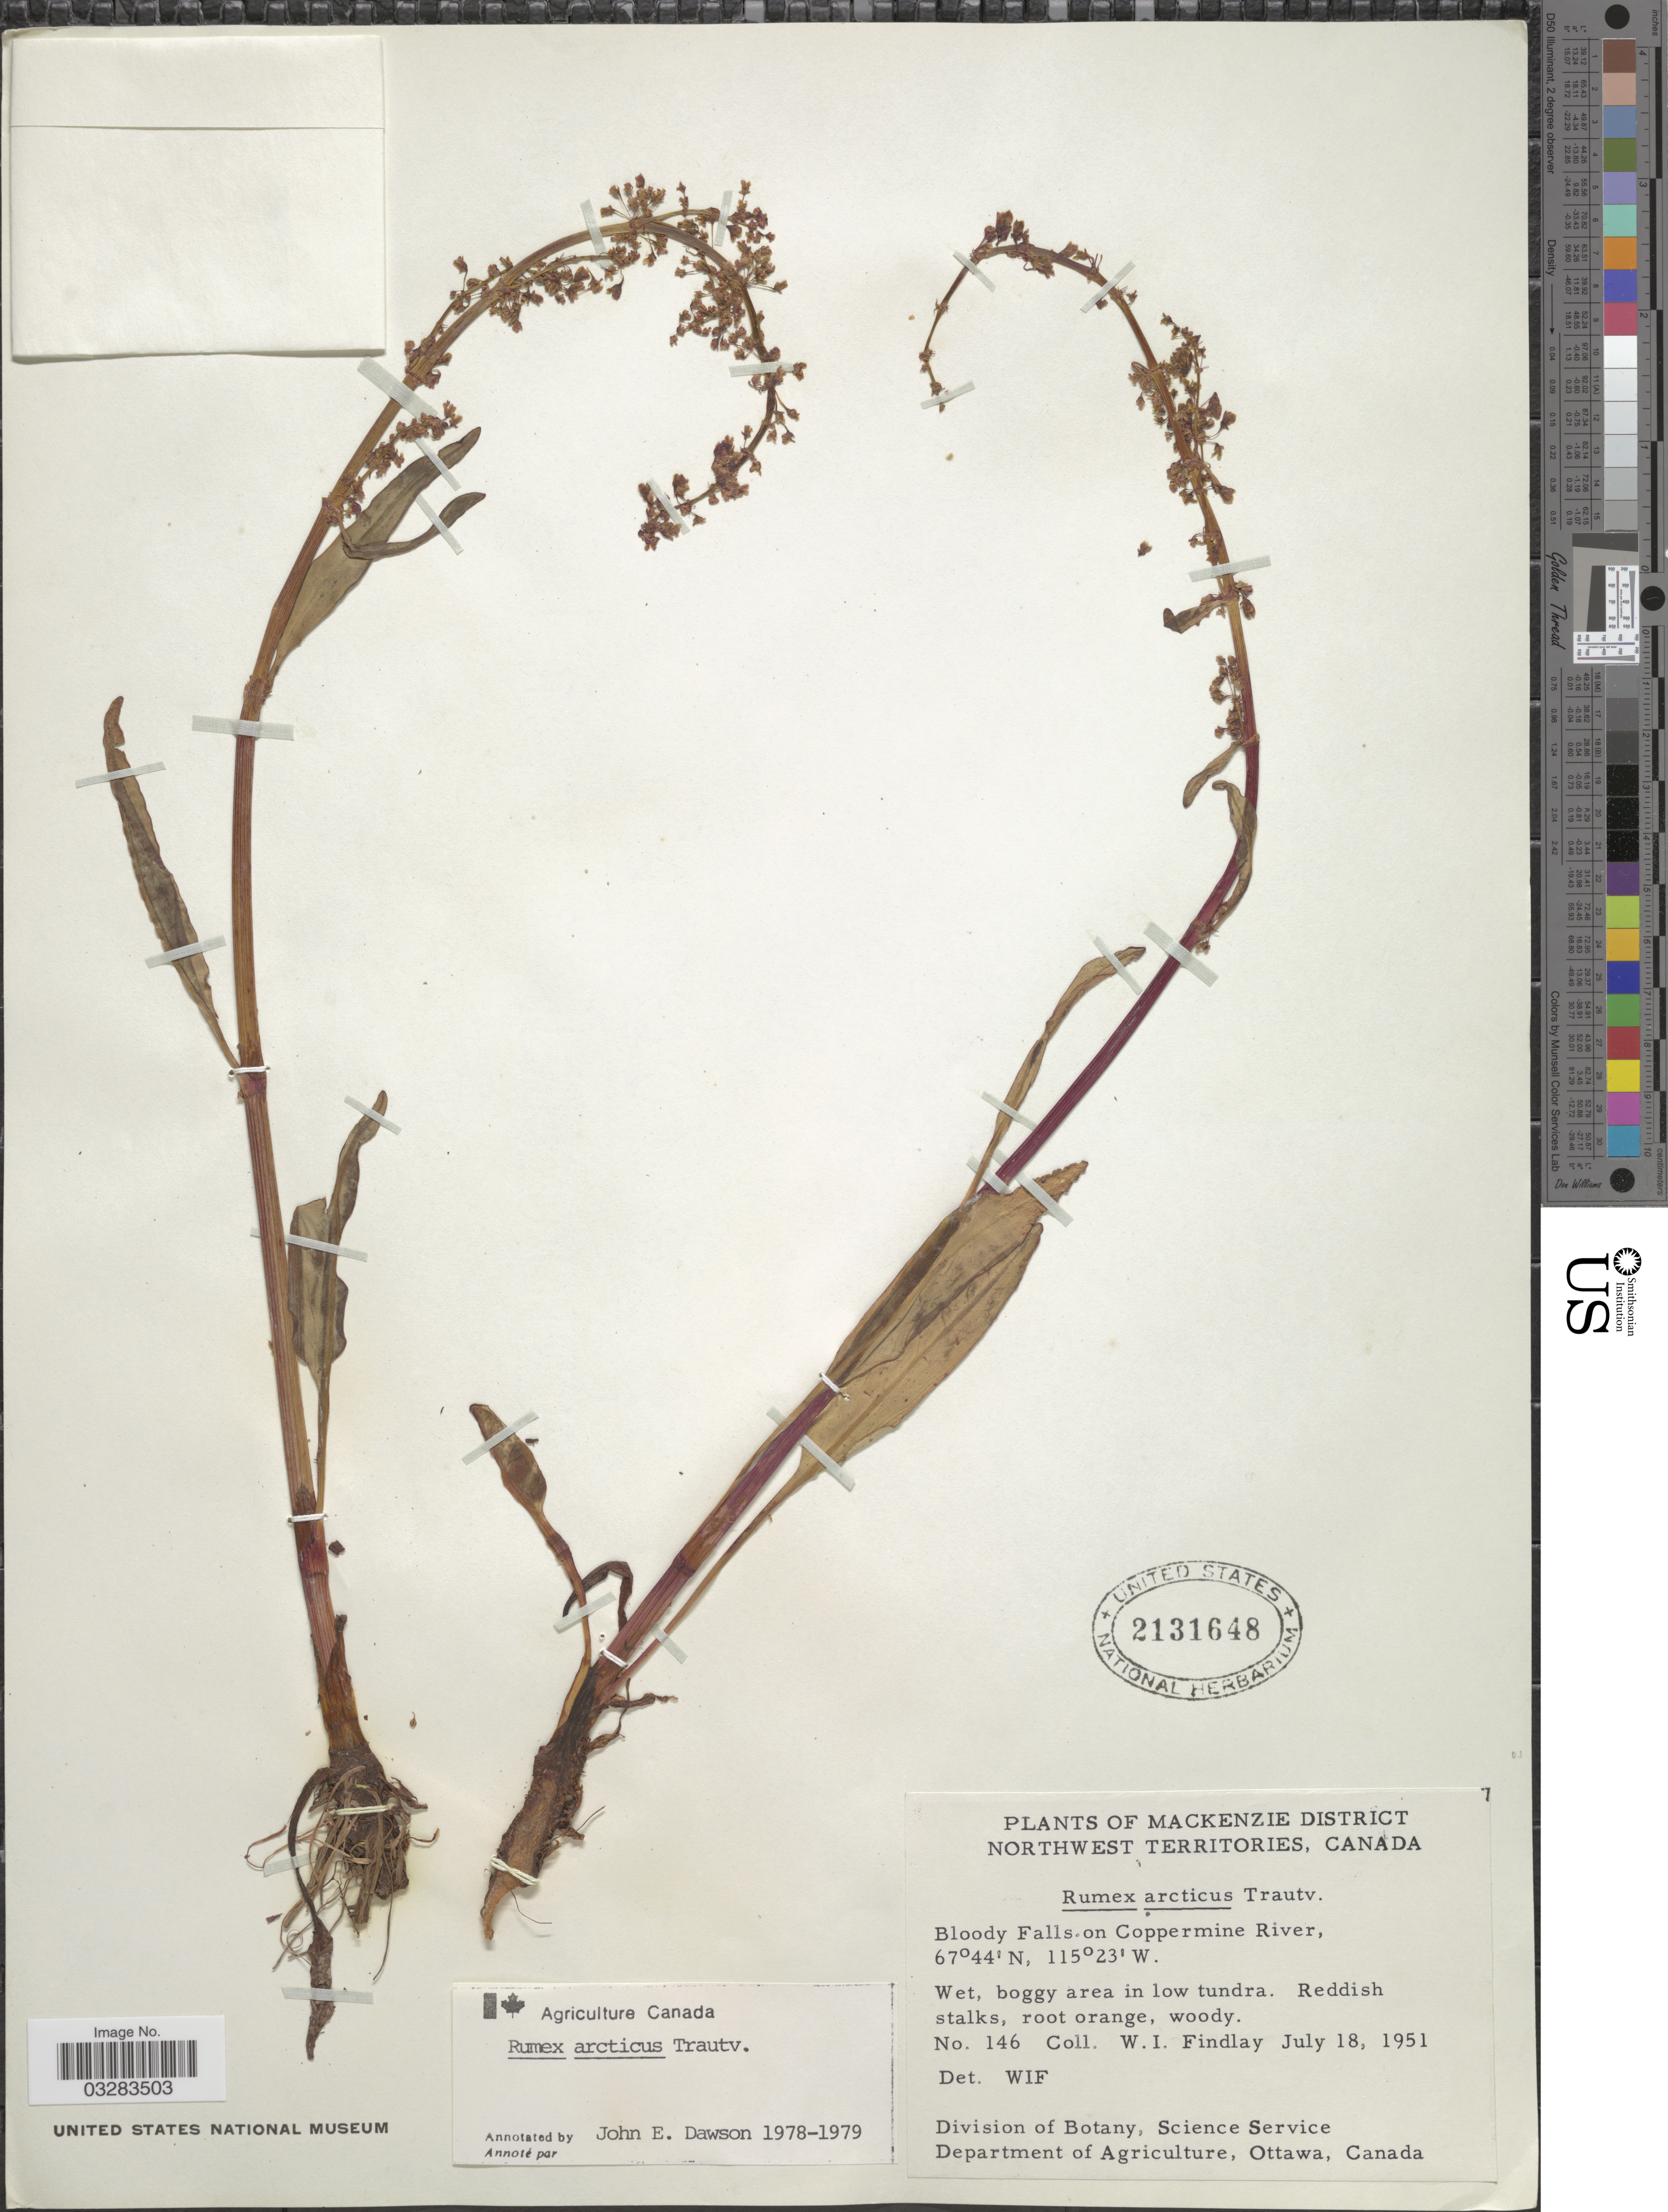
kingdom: Plantae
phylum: Tracheophyta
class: Magnoliopsida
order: Caryophyllales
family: Polygonaceae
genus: Rumex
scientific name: Rumex arcticus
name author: Trautv.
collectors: W. Findlay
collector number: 146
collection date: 1951-07-18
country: Canada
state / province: Northwest Territories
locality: Mackenzie District. Bloody Falls on Coppermine River.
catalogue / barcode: US 2131648